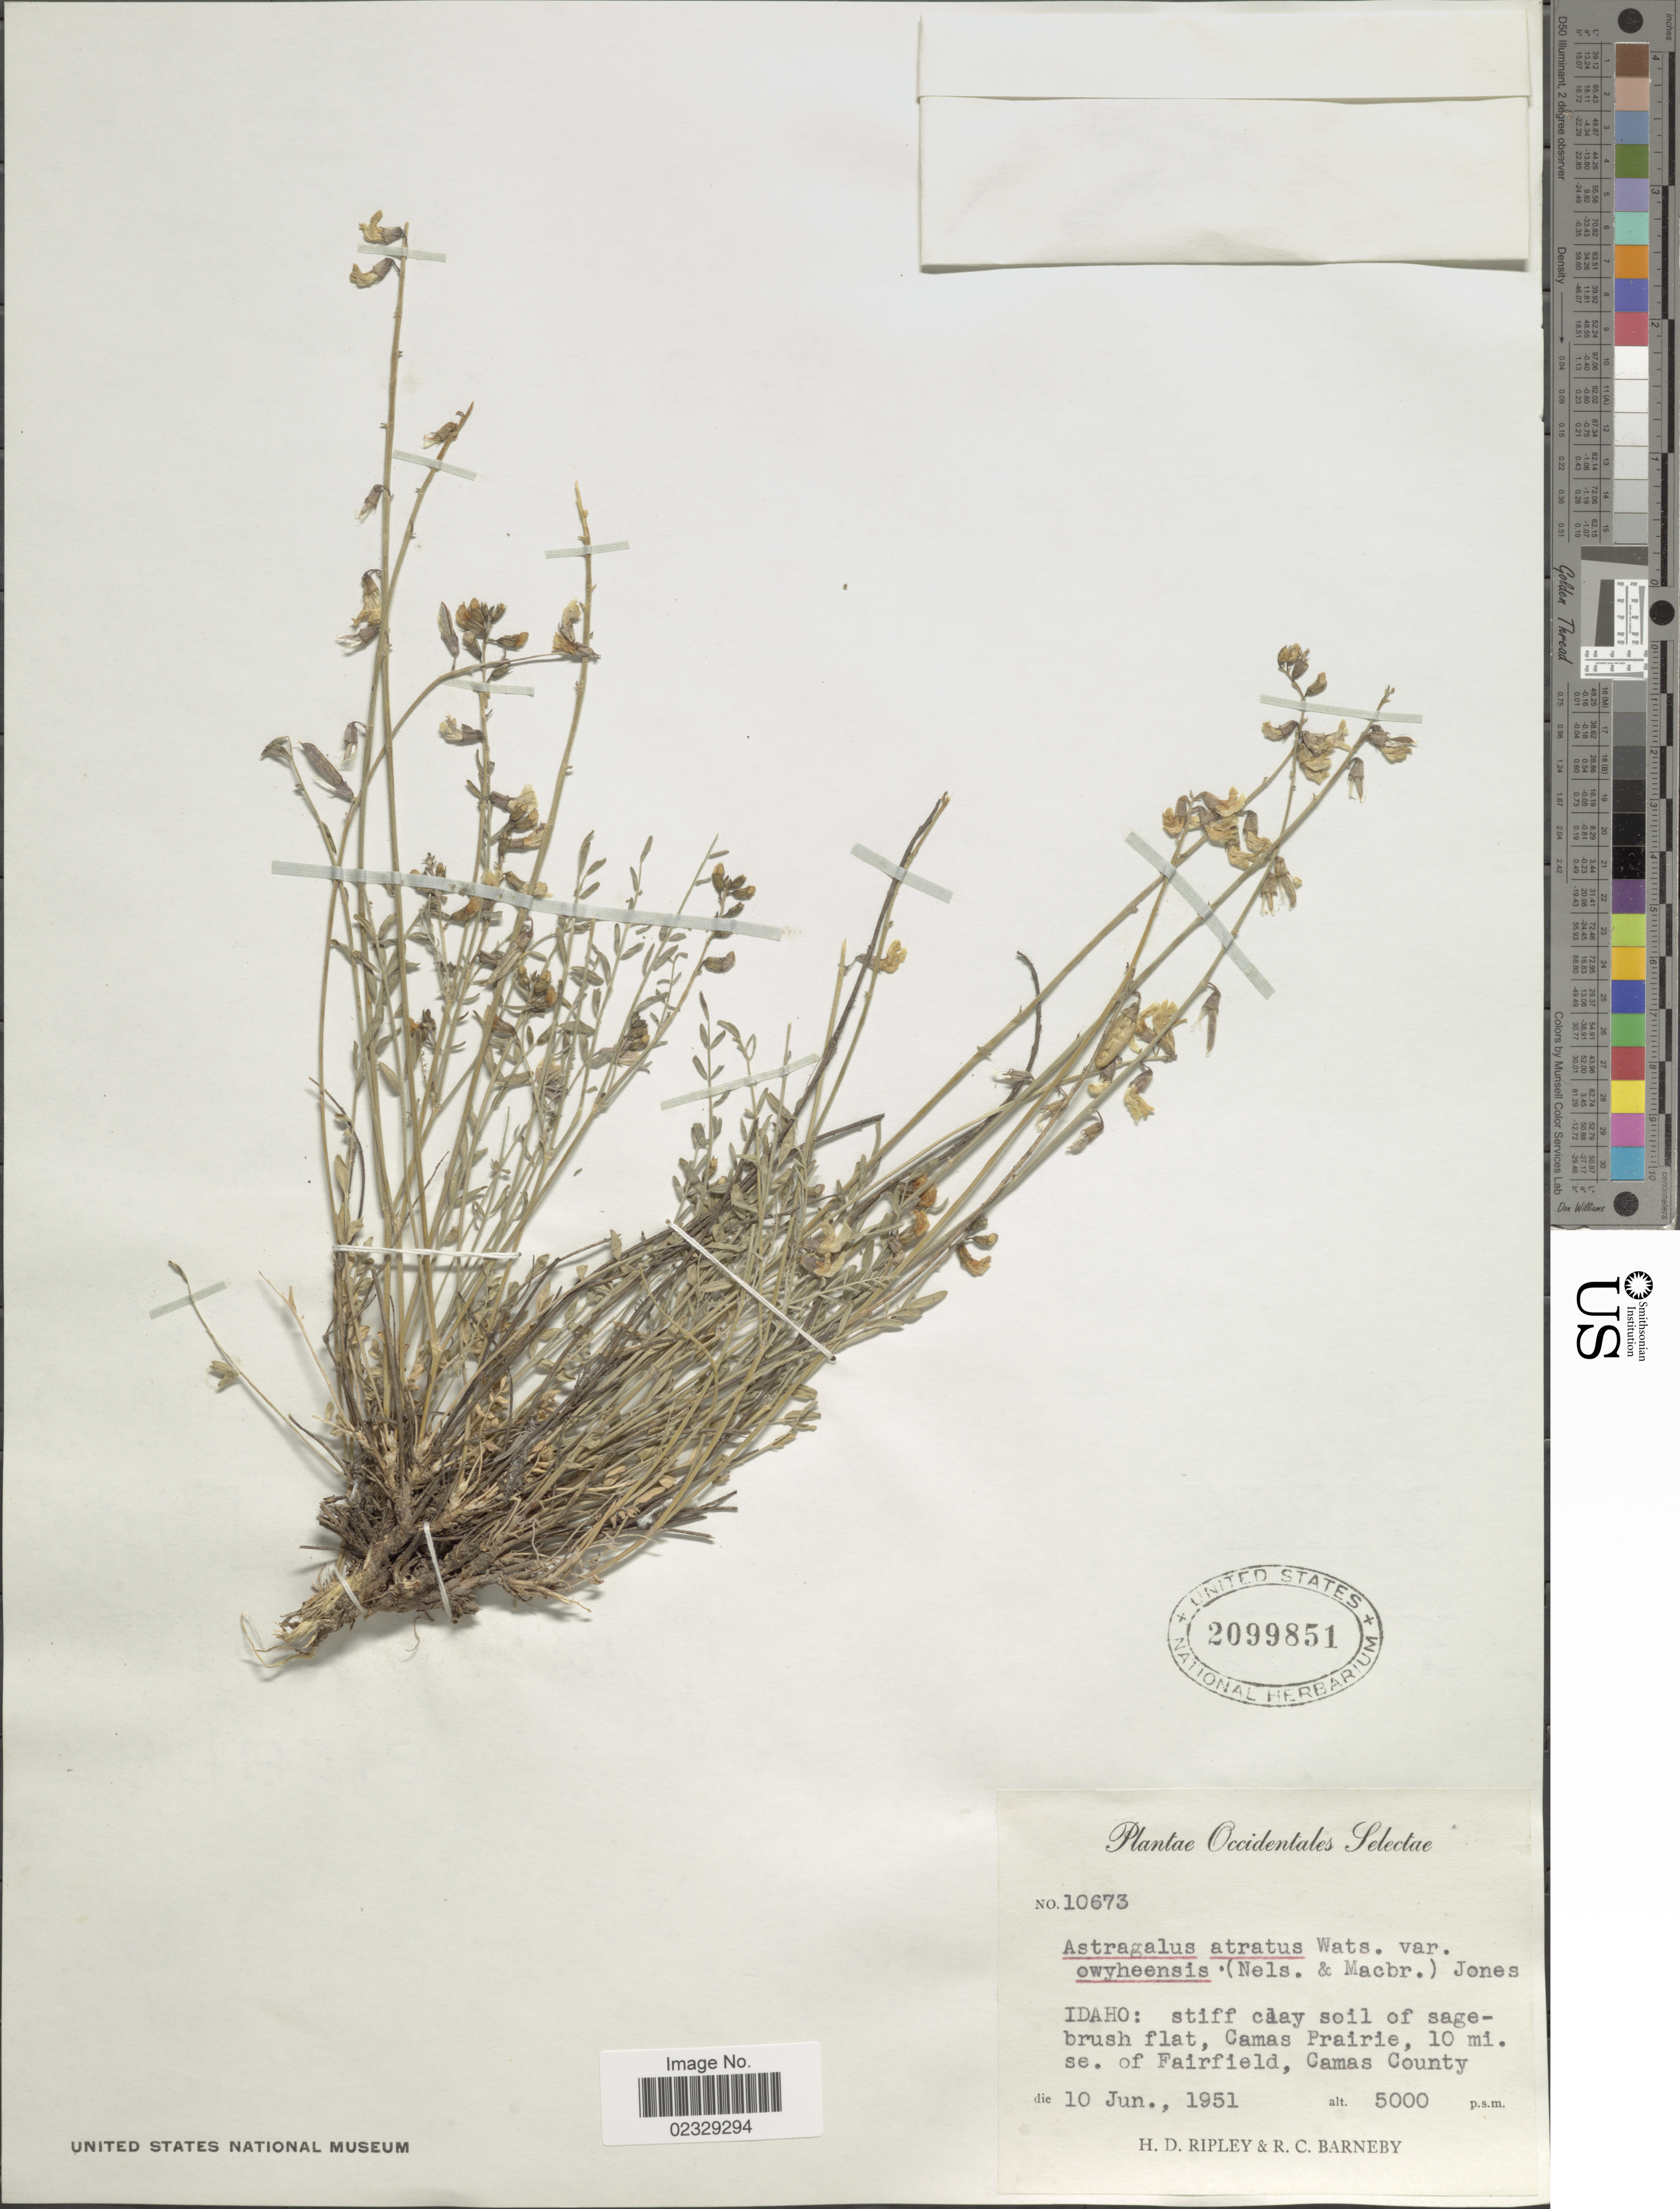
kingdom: Plantae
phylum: Tracheophyta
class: Magnoliopsida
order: Fabales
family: Fabaceae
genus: Astragalus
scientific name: Astragalus atratus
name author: S. Watson in C. King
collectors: H. Ripley & R. C. Barneby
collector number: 10673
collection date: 1951-06-10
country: United States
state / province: Idaho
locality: Occidentales Selectae, Stiff clay soil of sagebrush flat, Camas Prairie, 10 mi. se. of Fairfield, Camas County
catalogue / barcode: US 2099851